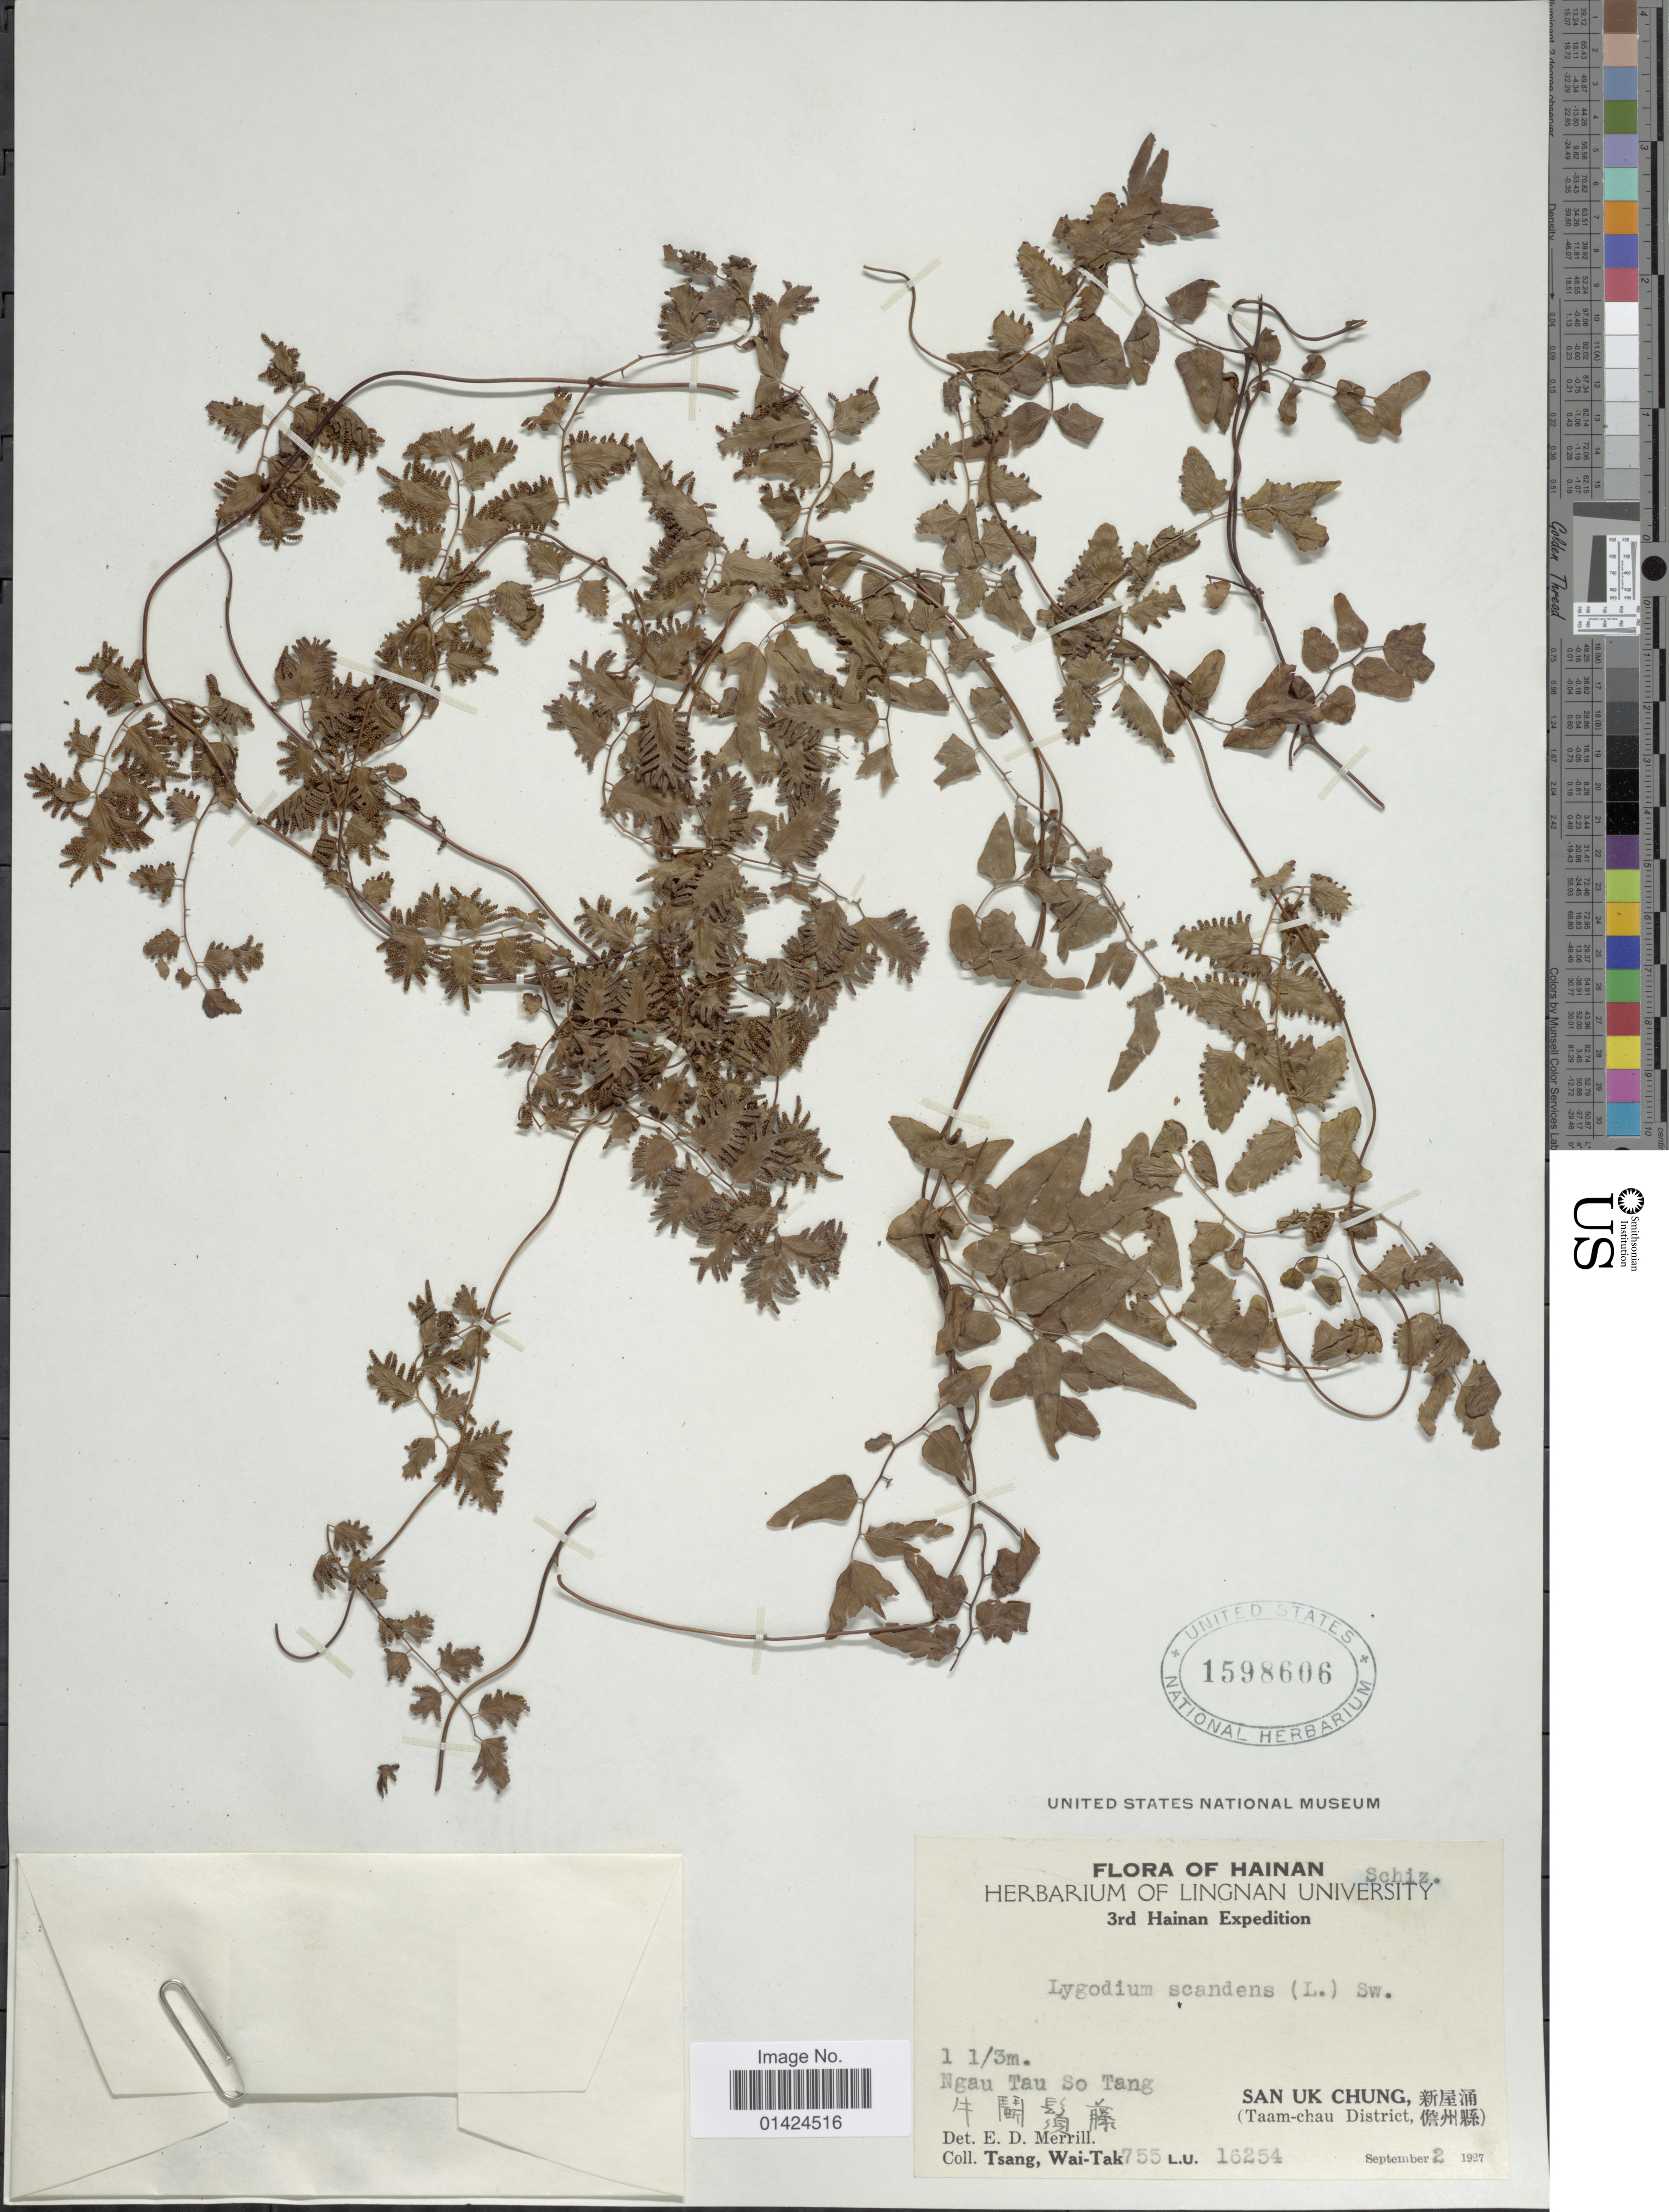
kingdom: Plantae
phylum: Tracheophyta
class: Polypodiopsida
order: Schizaeales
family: Lygodiaceae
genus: Lygodium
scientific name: Lygodium microphyllum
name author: (Cav.) R. Br.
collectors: W. T. Tsang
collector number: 755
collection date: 1927-09-02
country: China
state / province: Hainan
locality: Ngau Tau So Tang. San Uk Chung, (Taam-chau District).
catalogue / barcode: US 1598606